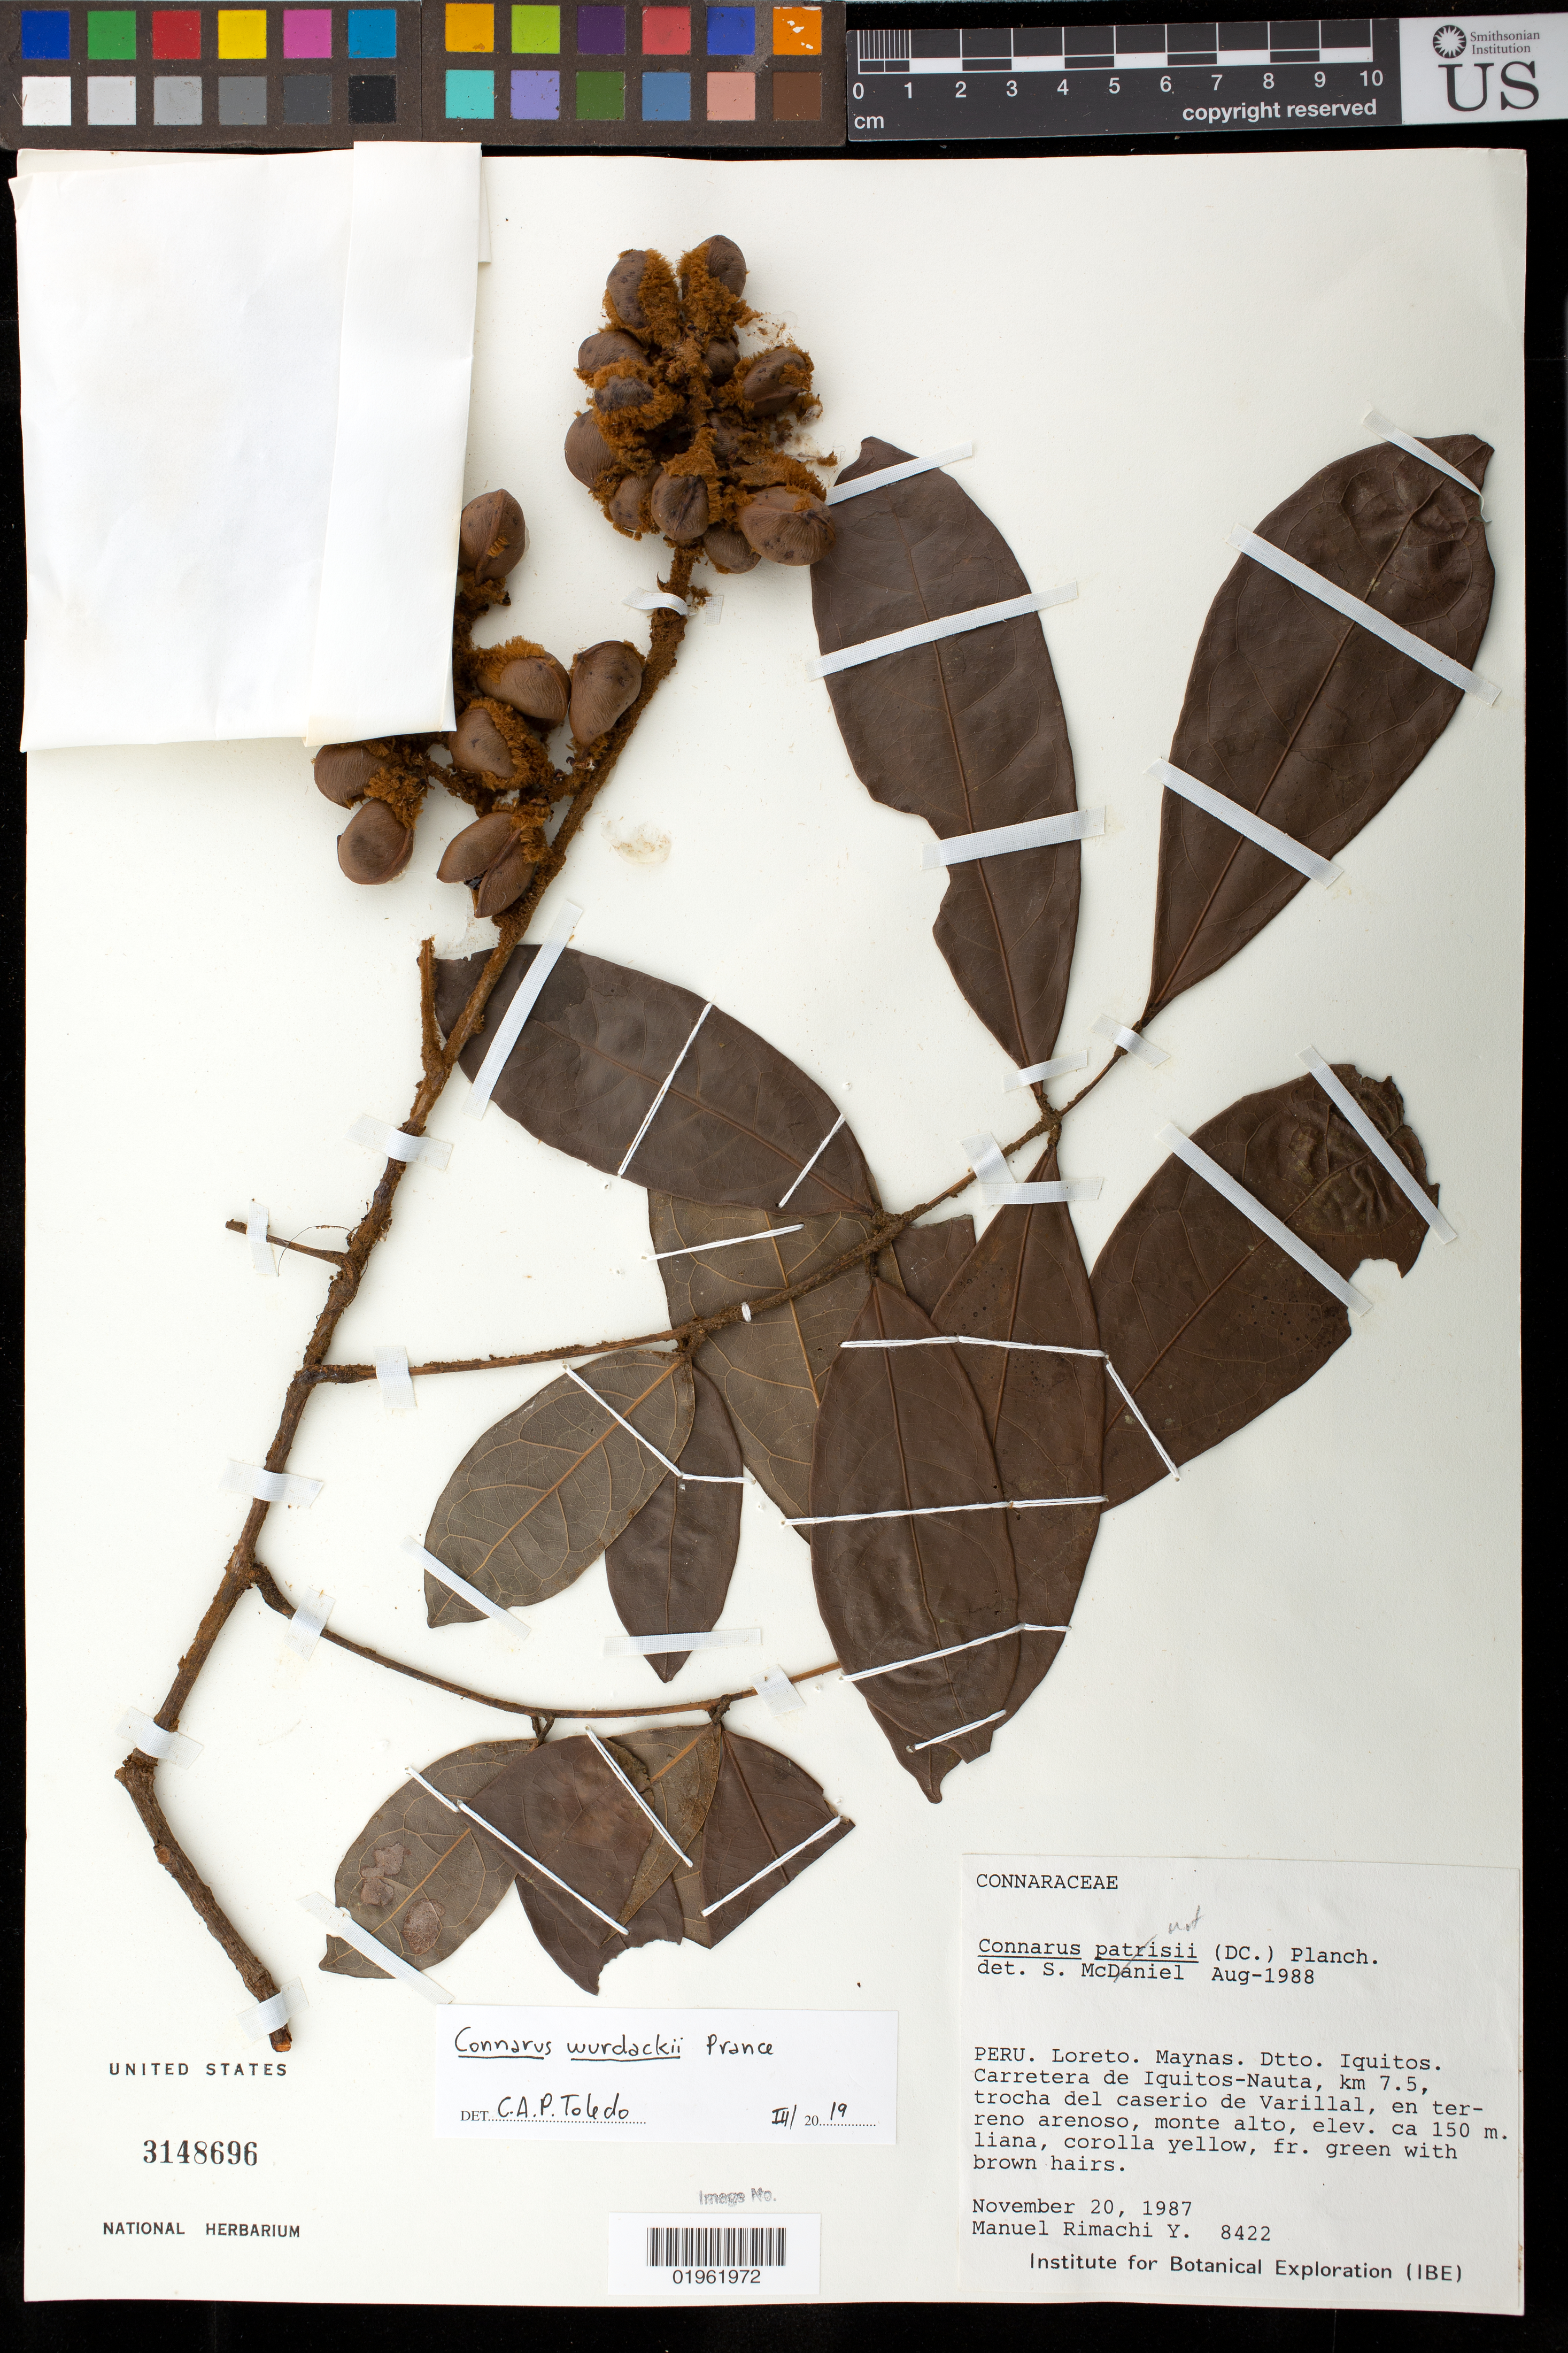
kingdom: Plantae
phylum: Tracheophyta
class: Magnoliopsida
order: Oxalidales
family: Connaraceae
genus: Connarus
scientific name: Connarus wurdackii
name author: Prance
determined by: Toledo, Cassio Augusto Patrocinio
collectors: M. Rimachi Y.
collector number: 8422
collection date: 1987-11-20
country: Peru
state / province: Loreto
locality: Maynas, Dtto. Iquitos, Carretera de Iquitos-Nauta, km 7.5, trocha del caserio de Varillal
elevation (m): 150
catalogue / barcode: US 3148696